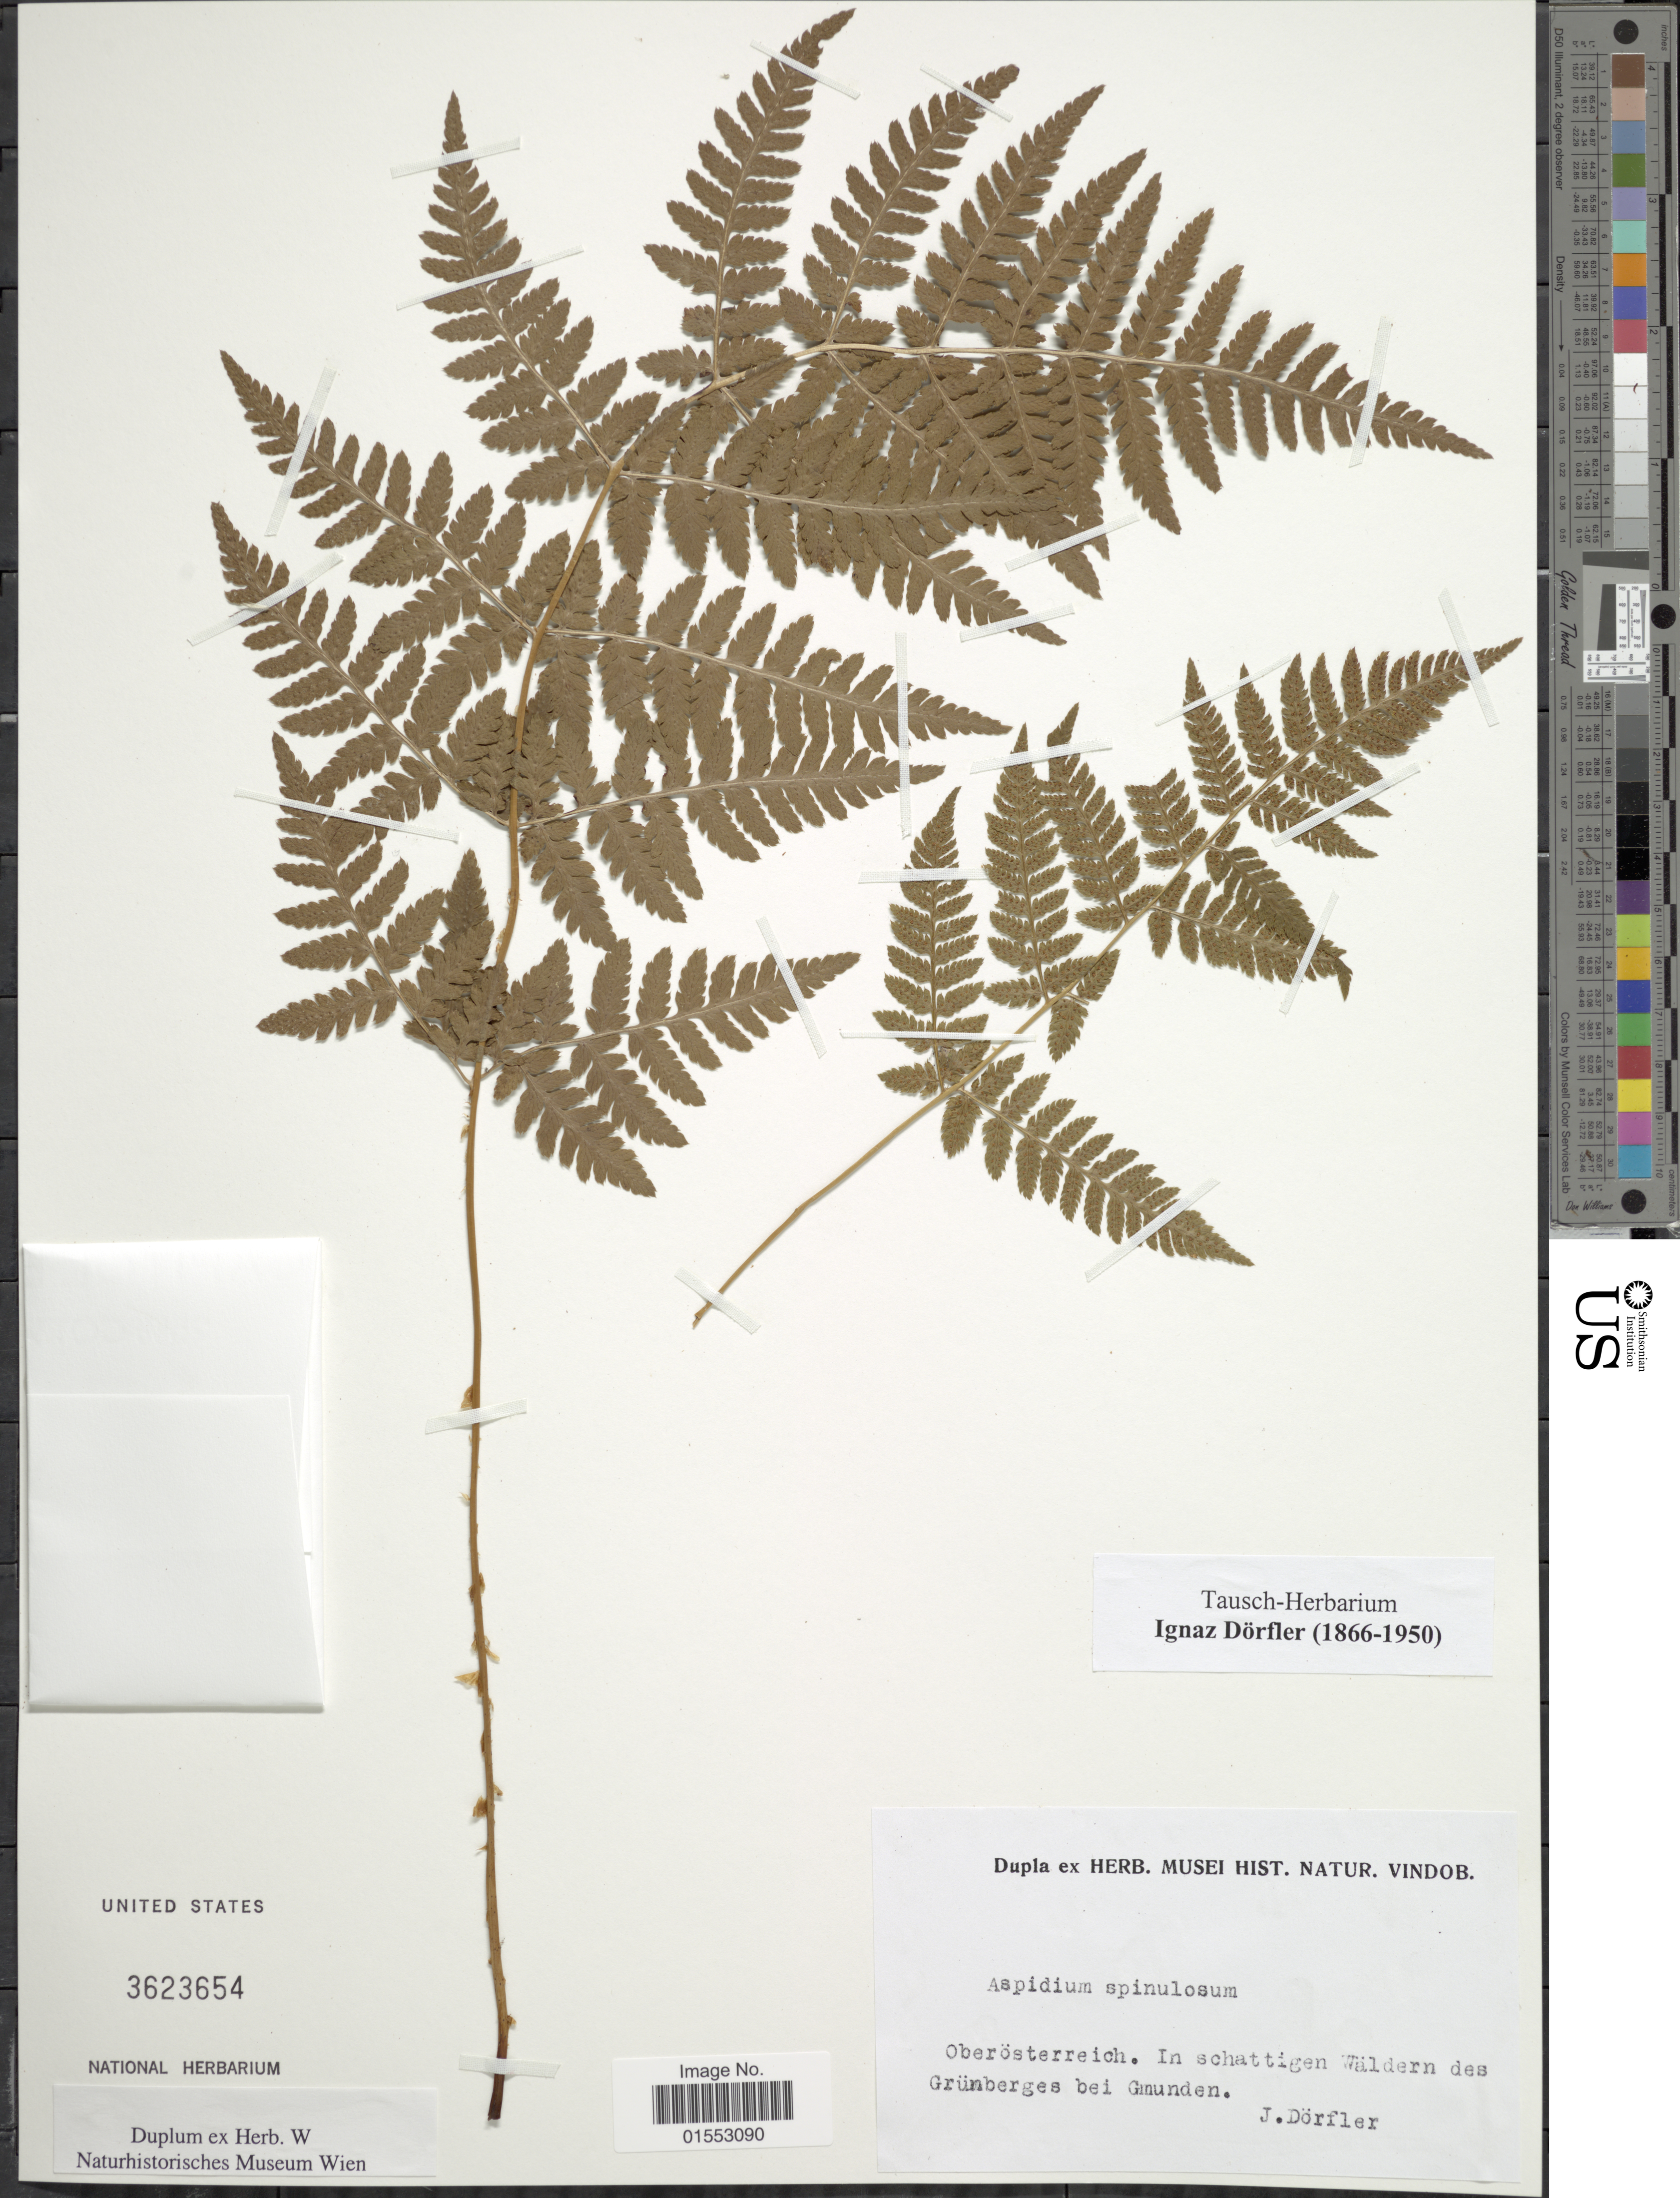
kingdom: Plantae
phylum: Tracheophyta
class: Polypodiopsida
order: Polypodiales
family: Dryopteridaceae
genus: Dryopteris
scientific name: Dryopteris carthusiana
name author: (Villars) H.P. Fuchs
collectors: J. Dörfler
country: Austria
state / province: Oberosterreich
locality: Oberosterreich. In schattigen Waldern des Grunberges bei Gmunden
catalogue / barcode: US 3623654